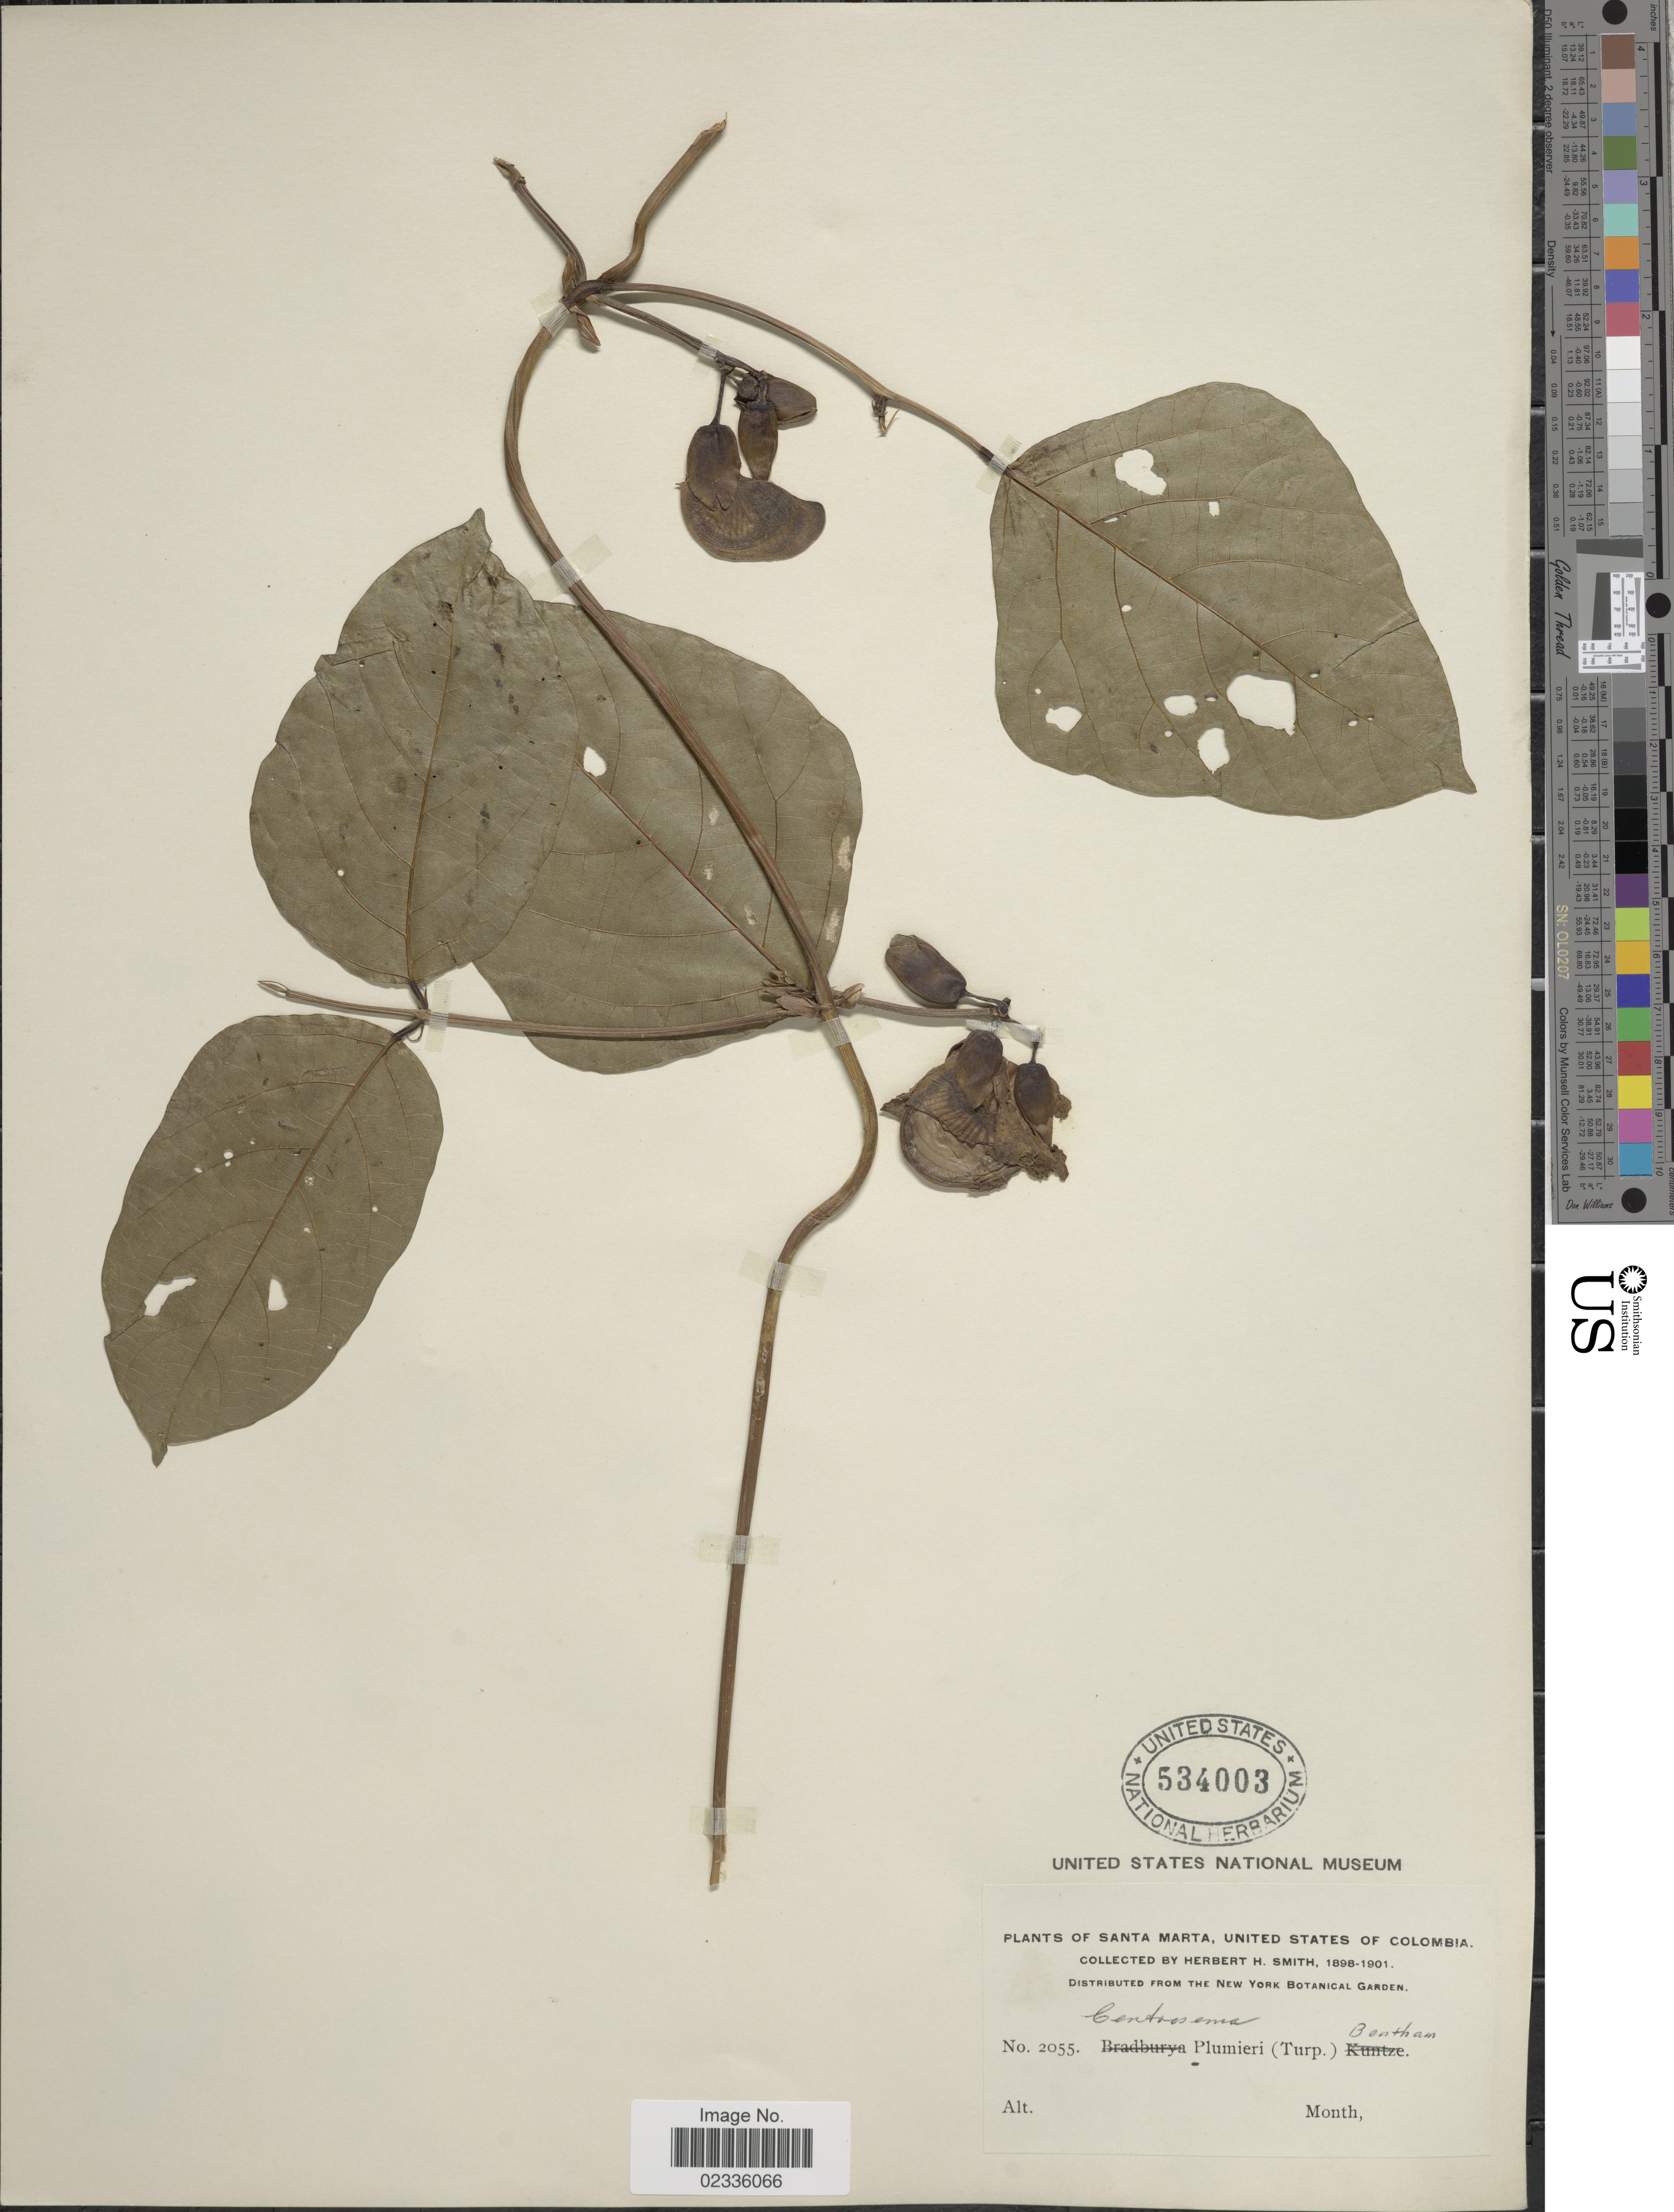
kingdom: Plantae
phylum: Tracheophyta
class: Magnoliopsida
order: Fabales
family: Fabaceae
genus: Centrosema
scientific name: Centrosema plumieri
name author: (Turpin ex Pers.) Benth.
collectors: Herbert H. Smith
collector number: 2055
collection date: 1898/1901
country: Colombia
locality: Santa Marta, United States of Columbia.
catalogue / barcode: US 534003